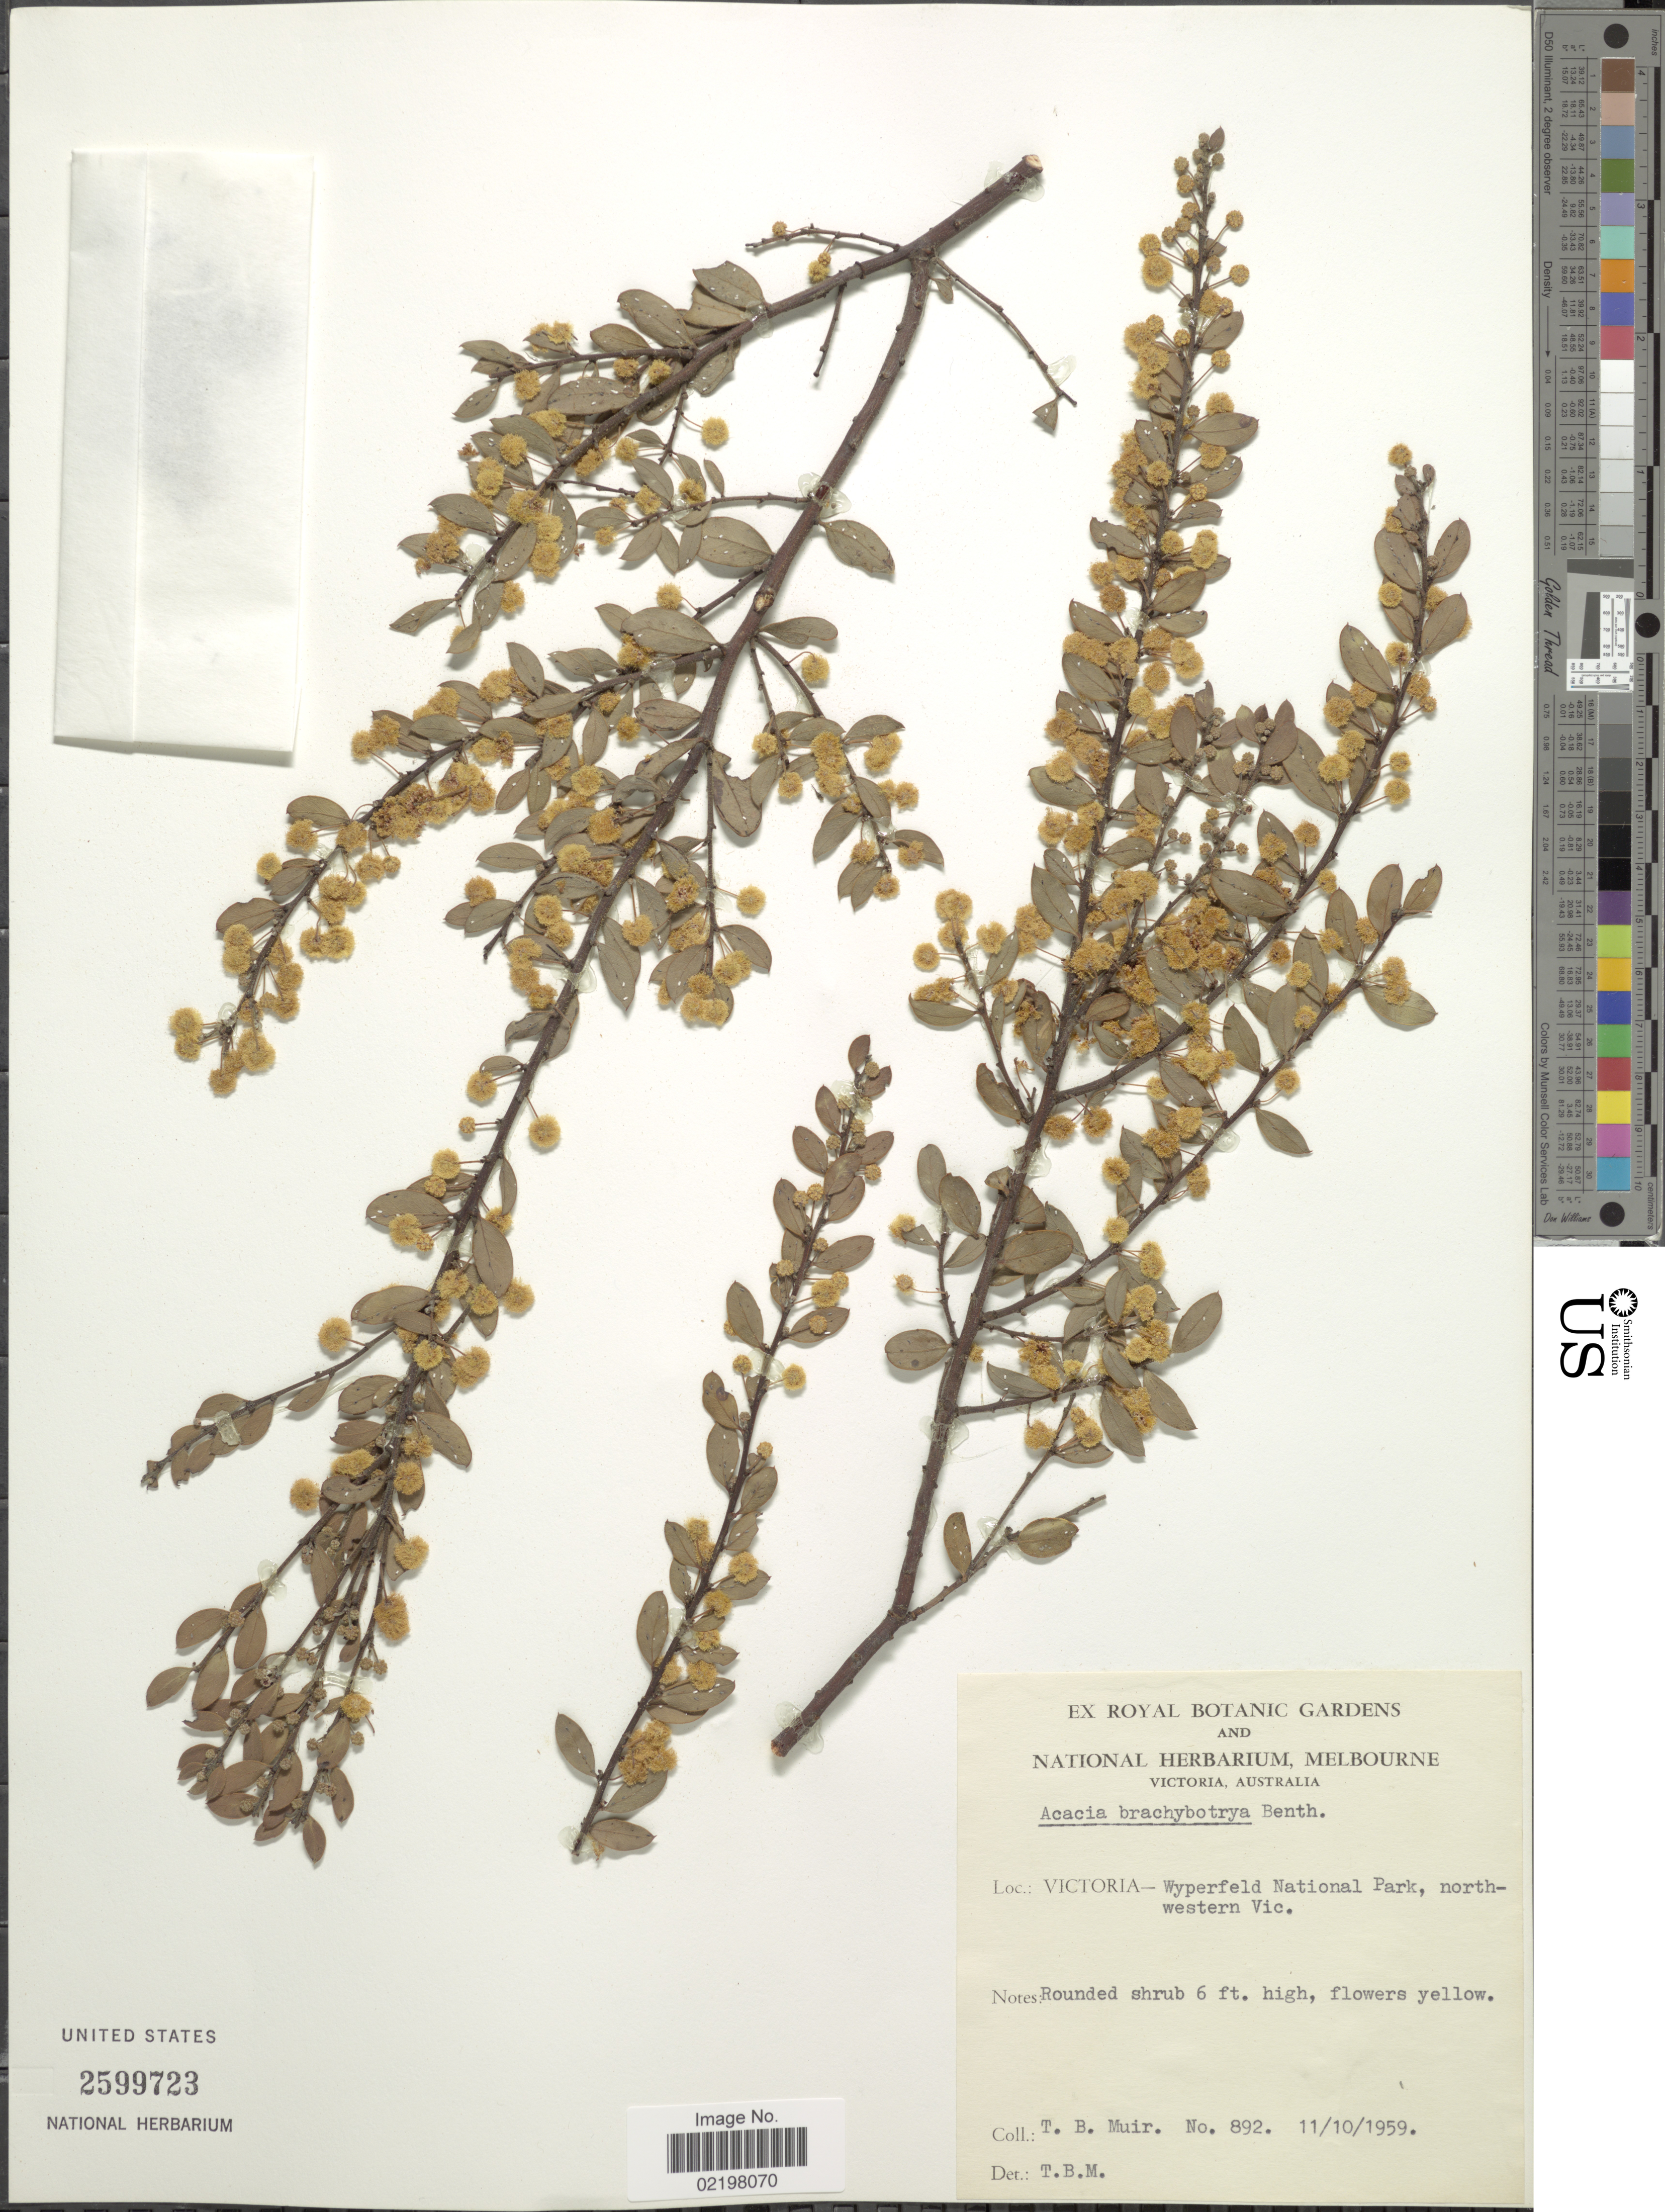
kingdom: Plantae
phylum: Tracheophyta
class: Magnoliopsida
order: Fabales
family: Fabaceae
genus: Acacia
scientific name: Acacia brachybotrya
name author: Benth.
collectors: T. Muir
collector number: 892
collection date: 1959-10-11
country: Australia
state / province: Victoria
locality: Victoria, Wyperfeld National Park, north-western Vic.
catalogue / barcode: US 2599723